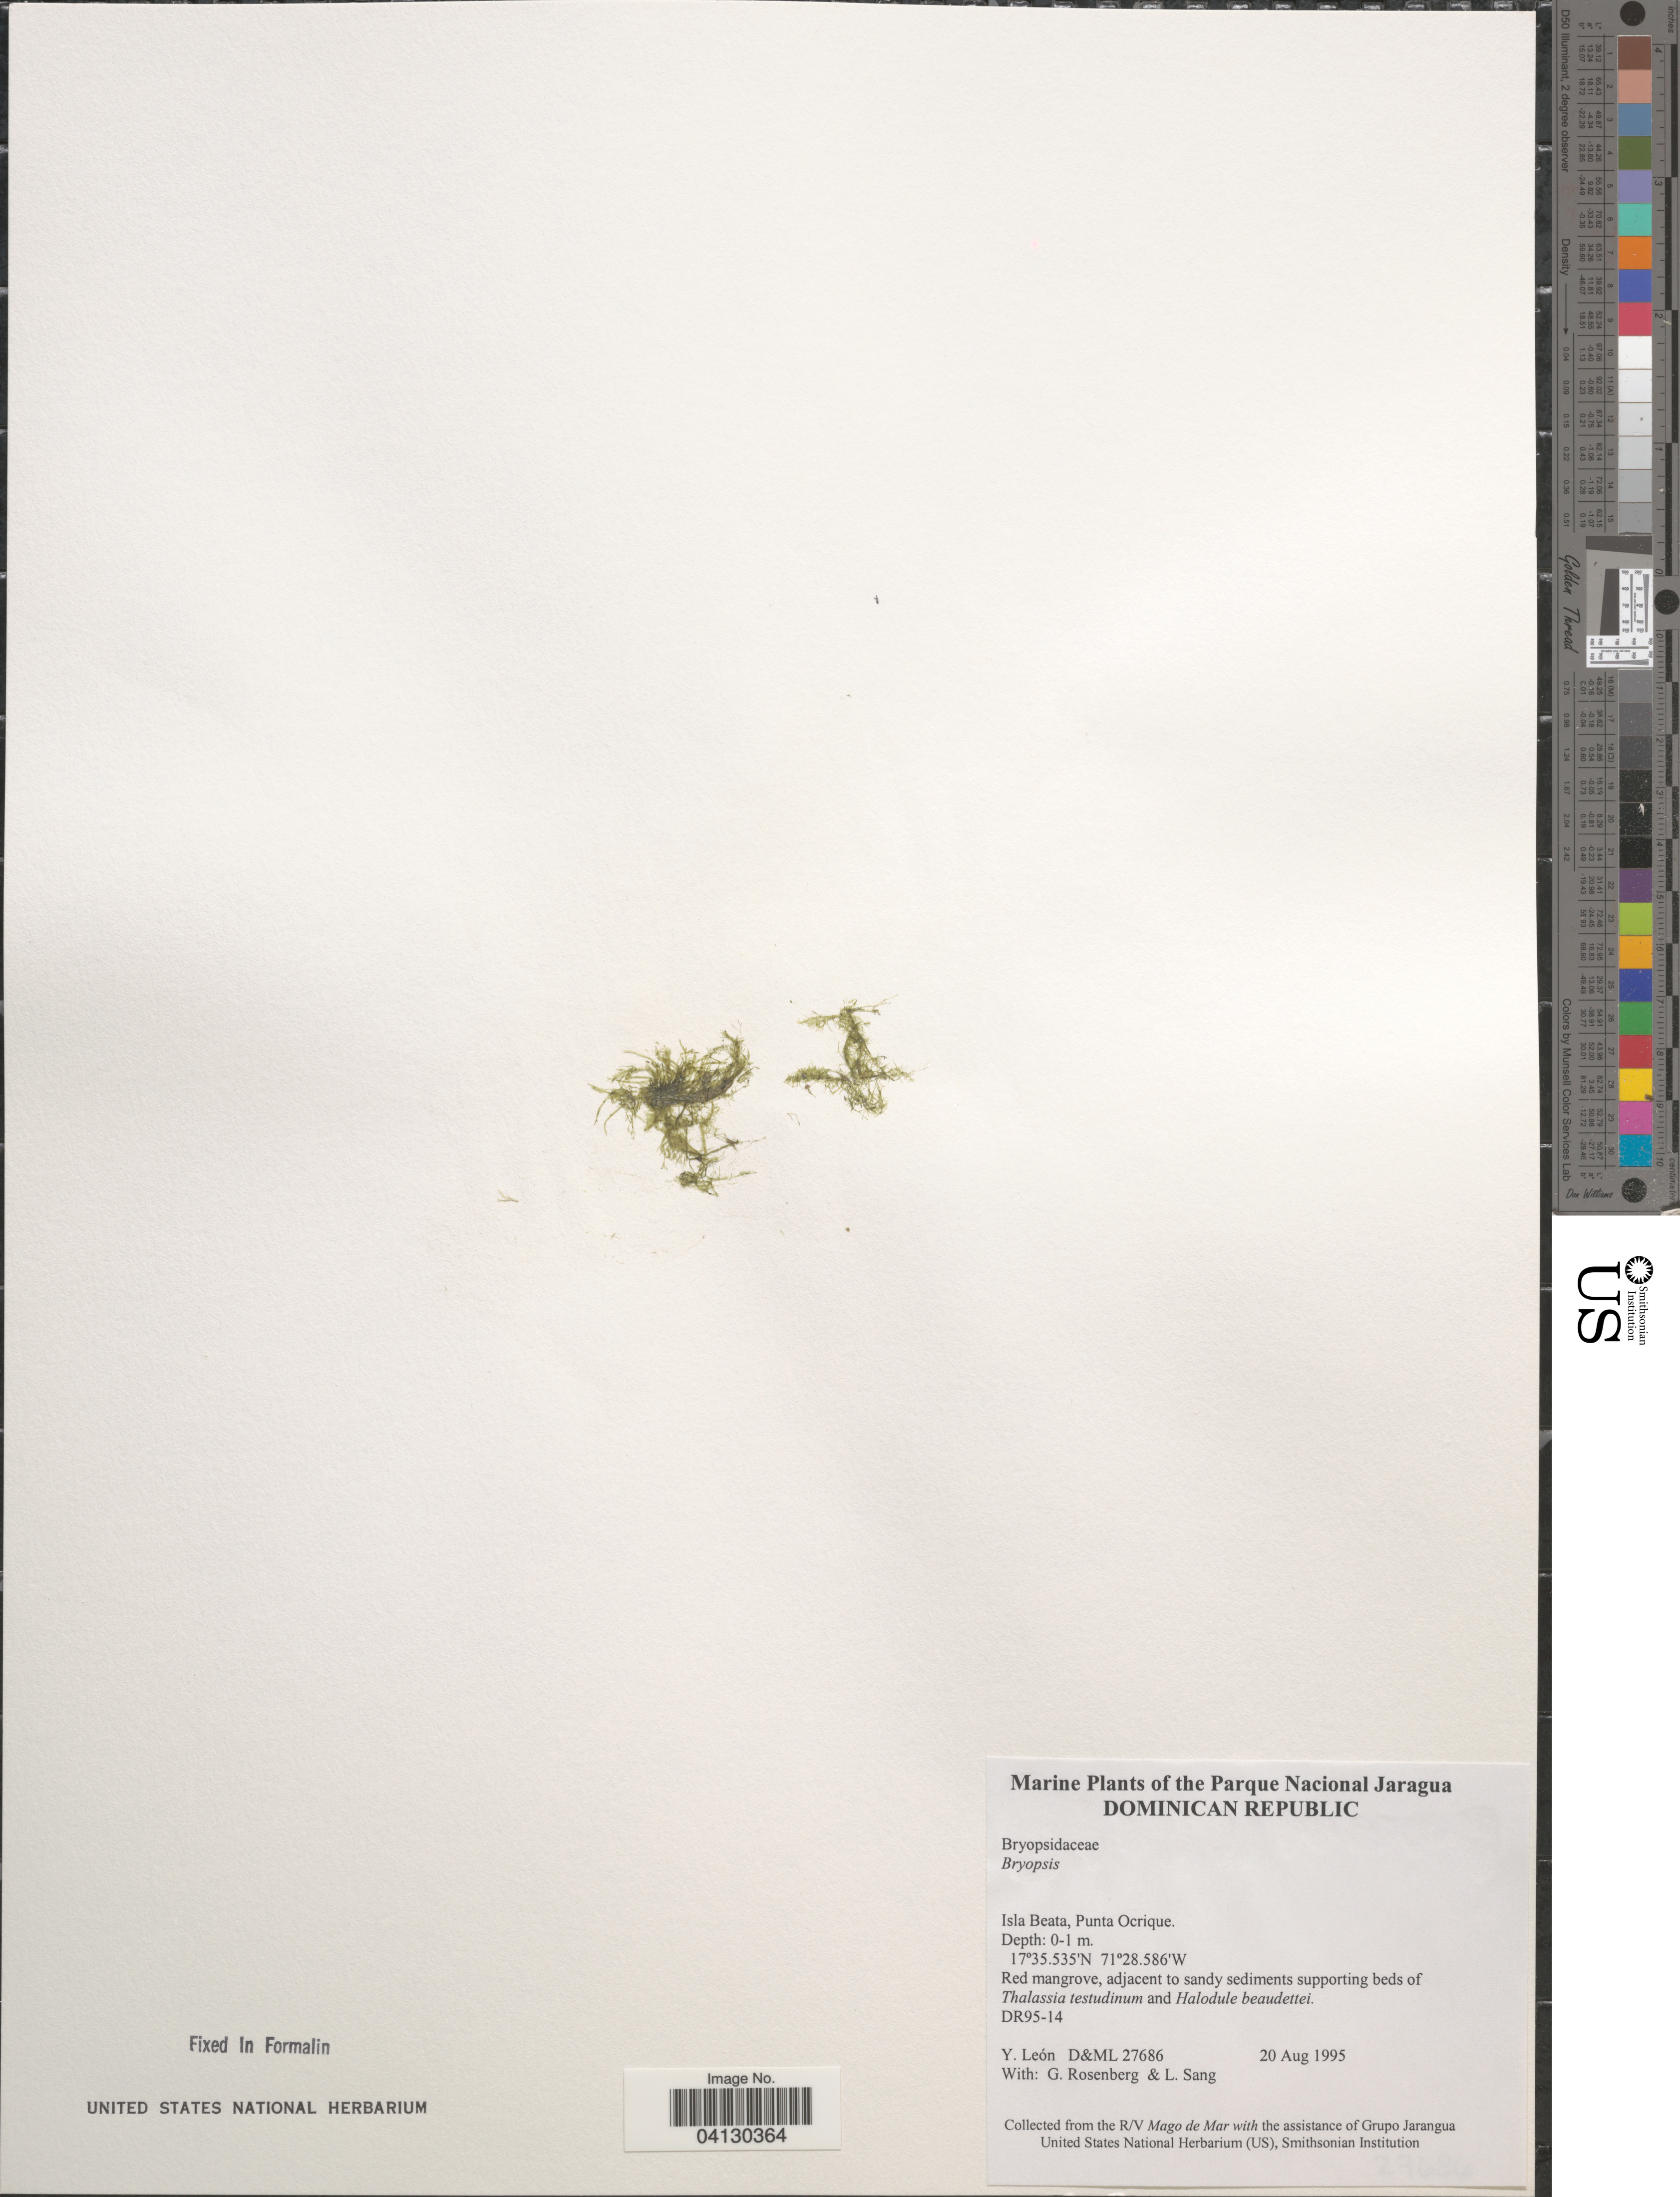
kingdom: Plantae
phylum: Chlorophyta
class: Ulvophyceae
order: Bryopsidales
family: Bryopsidaceae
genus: Bryopsis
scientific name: Bryopsis sp.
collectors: Y. León, G. Rosenberg & L. Sang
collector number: D&ML27686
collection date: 1995-08-20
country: Dominican Republic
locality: The Parque Nacional Jaragua. Isla Beata, Punta Ocrique.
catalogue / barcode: US 328890